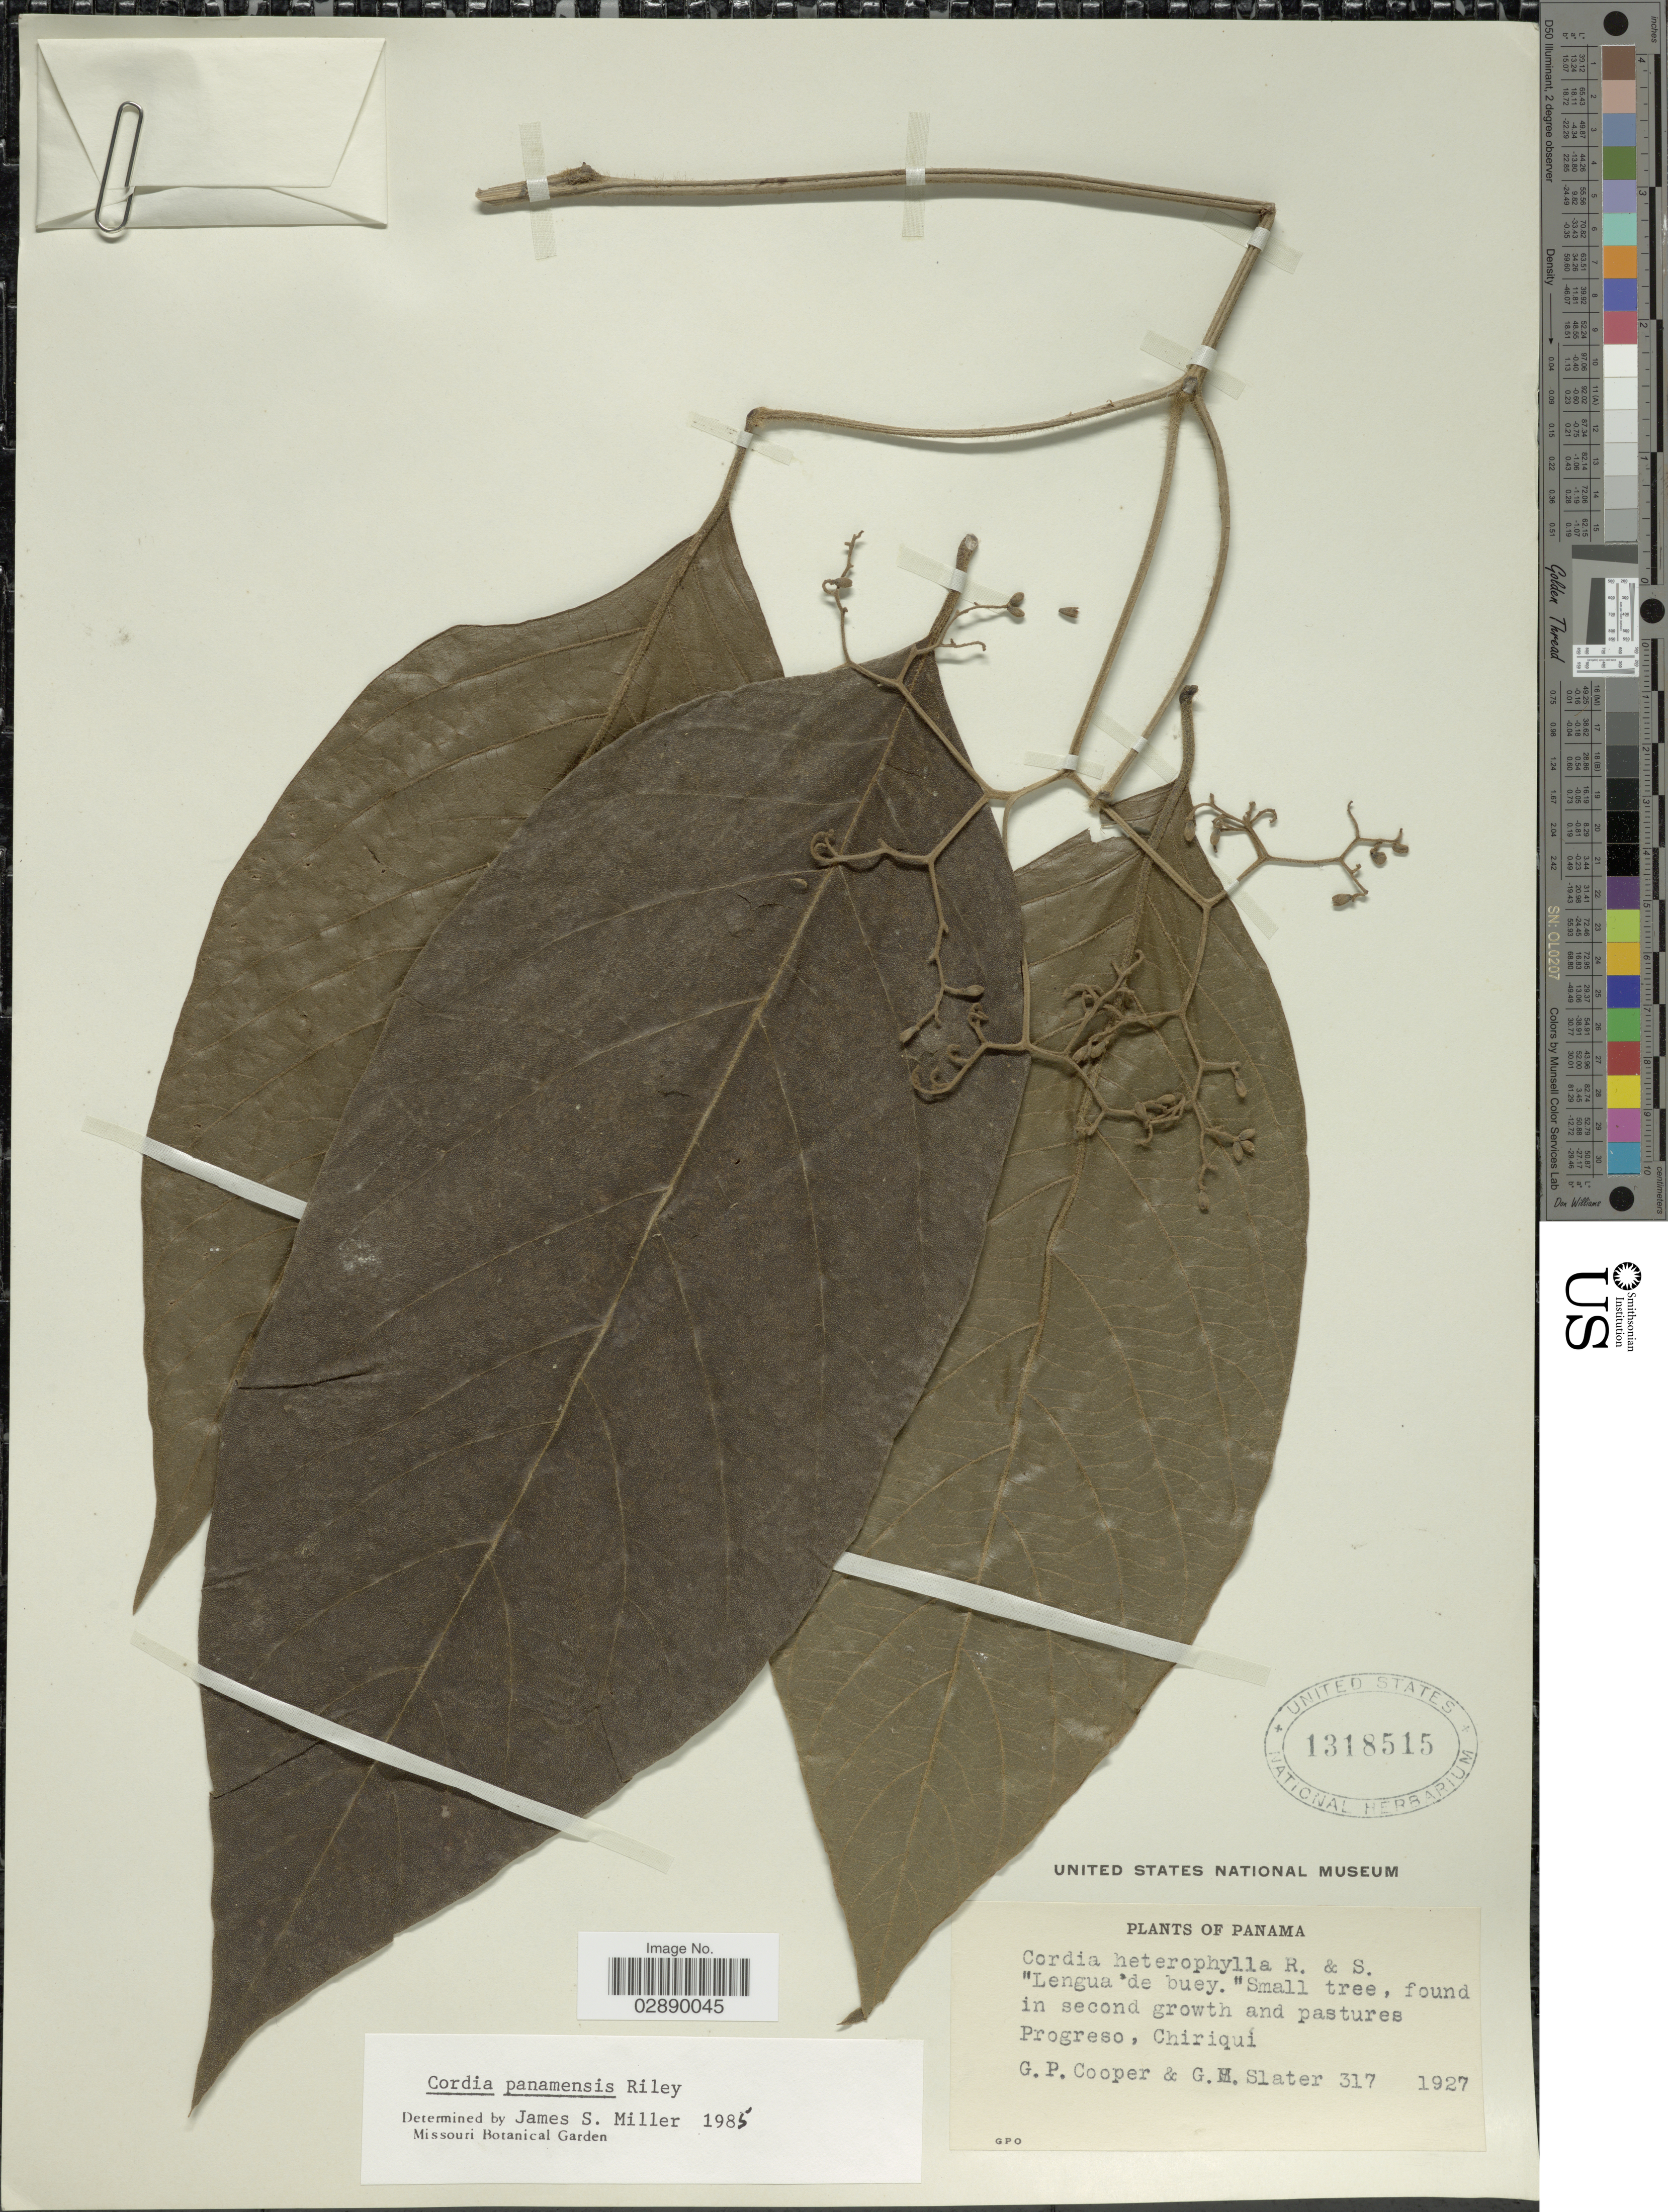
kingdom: Plantae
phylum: Tracheophyta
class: Magnoliopsida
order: Boraginales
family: Cordiaceae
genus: Cordia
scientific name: Cordia panamensis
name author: L. Riley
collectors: G. Cooper & G. Slater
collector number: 317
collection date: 1927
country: Panama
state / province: Chiriqui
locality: Progreso.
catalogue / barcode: US 1318515